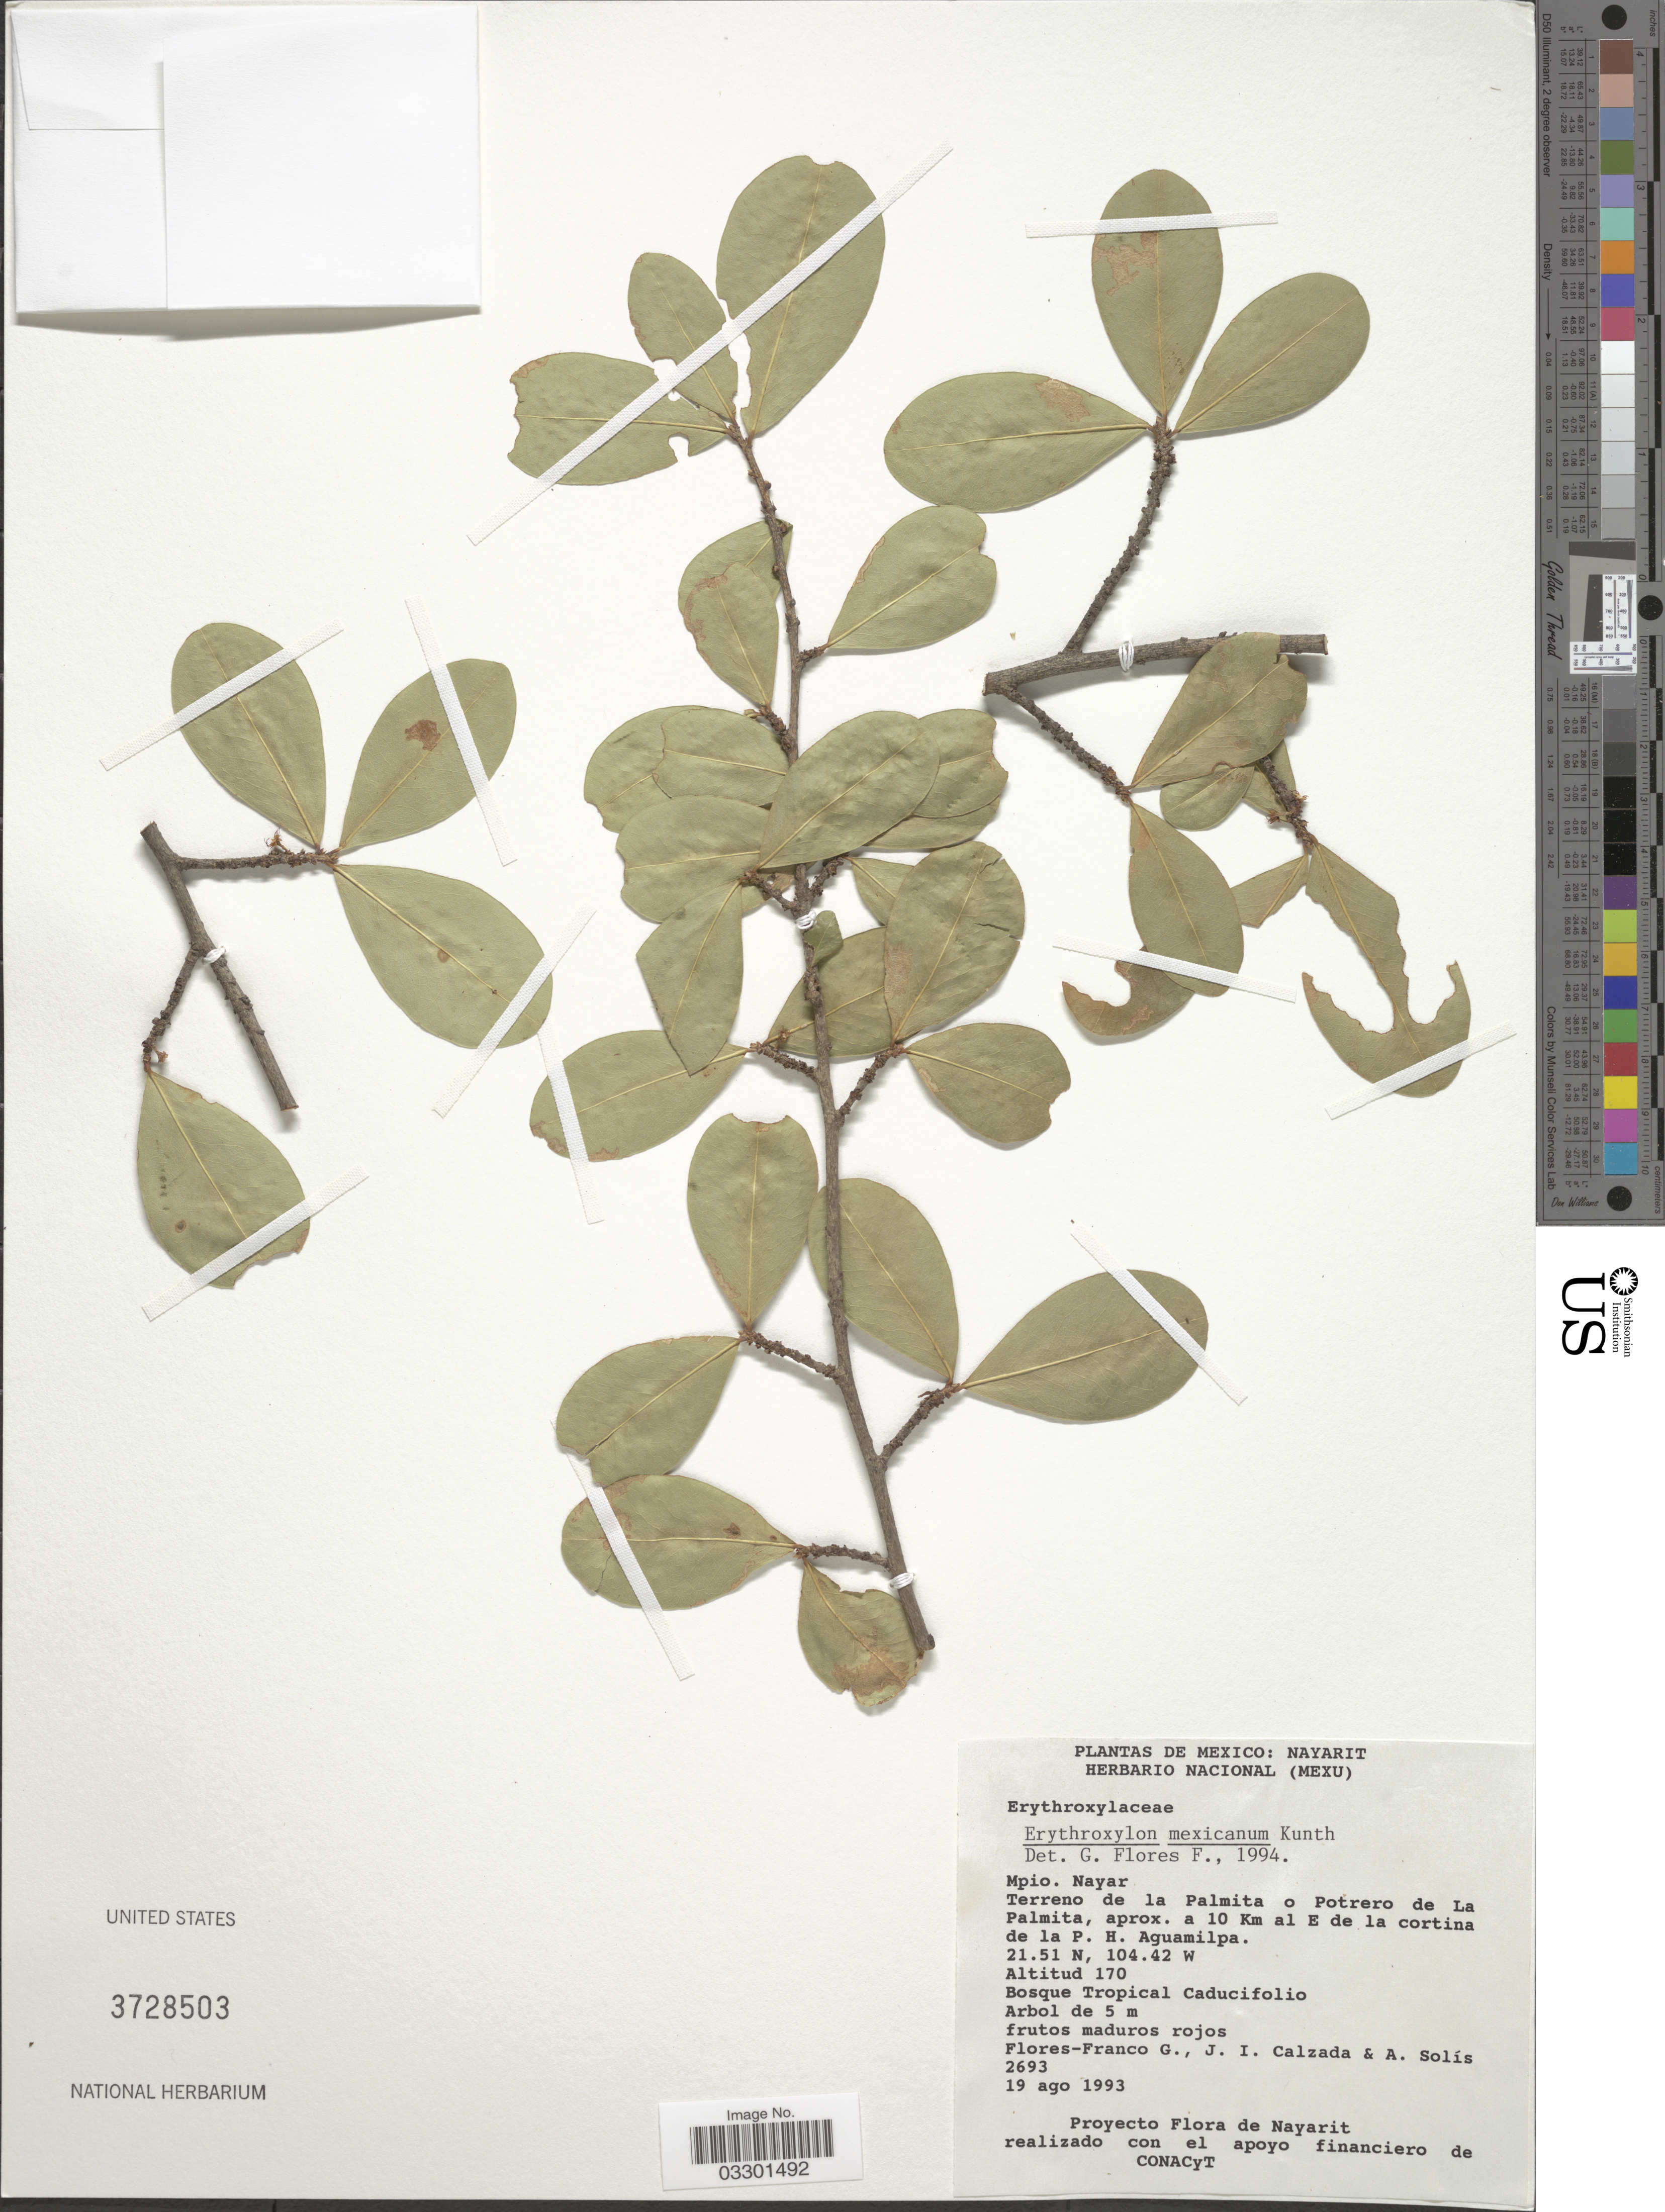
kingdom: Plantae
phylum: Tracheophyta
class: Magnoliopsida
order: Malpighiales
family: Erythroxylaceae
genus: Erythroxylum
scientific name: Erythroxylum mexicanum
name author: Kunth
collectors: G. Flores F., J. I. Calzada & A. Solis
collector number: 2693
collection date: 1993-08-19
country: Mexico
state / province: Nayarit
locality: Mpio. Nayar. Terreno de la Palmita o Potrero de La Palmita, aprox. a 10 Km al E de la cortina de la P. H. Aguamilpa.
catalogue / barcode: US 3728503